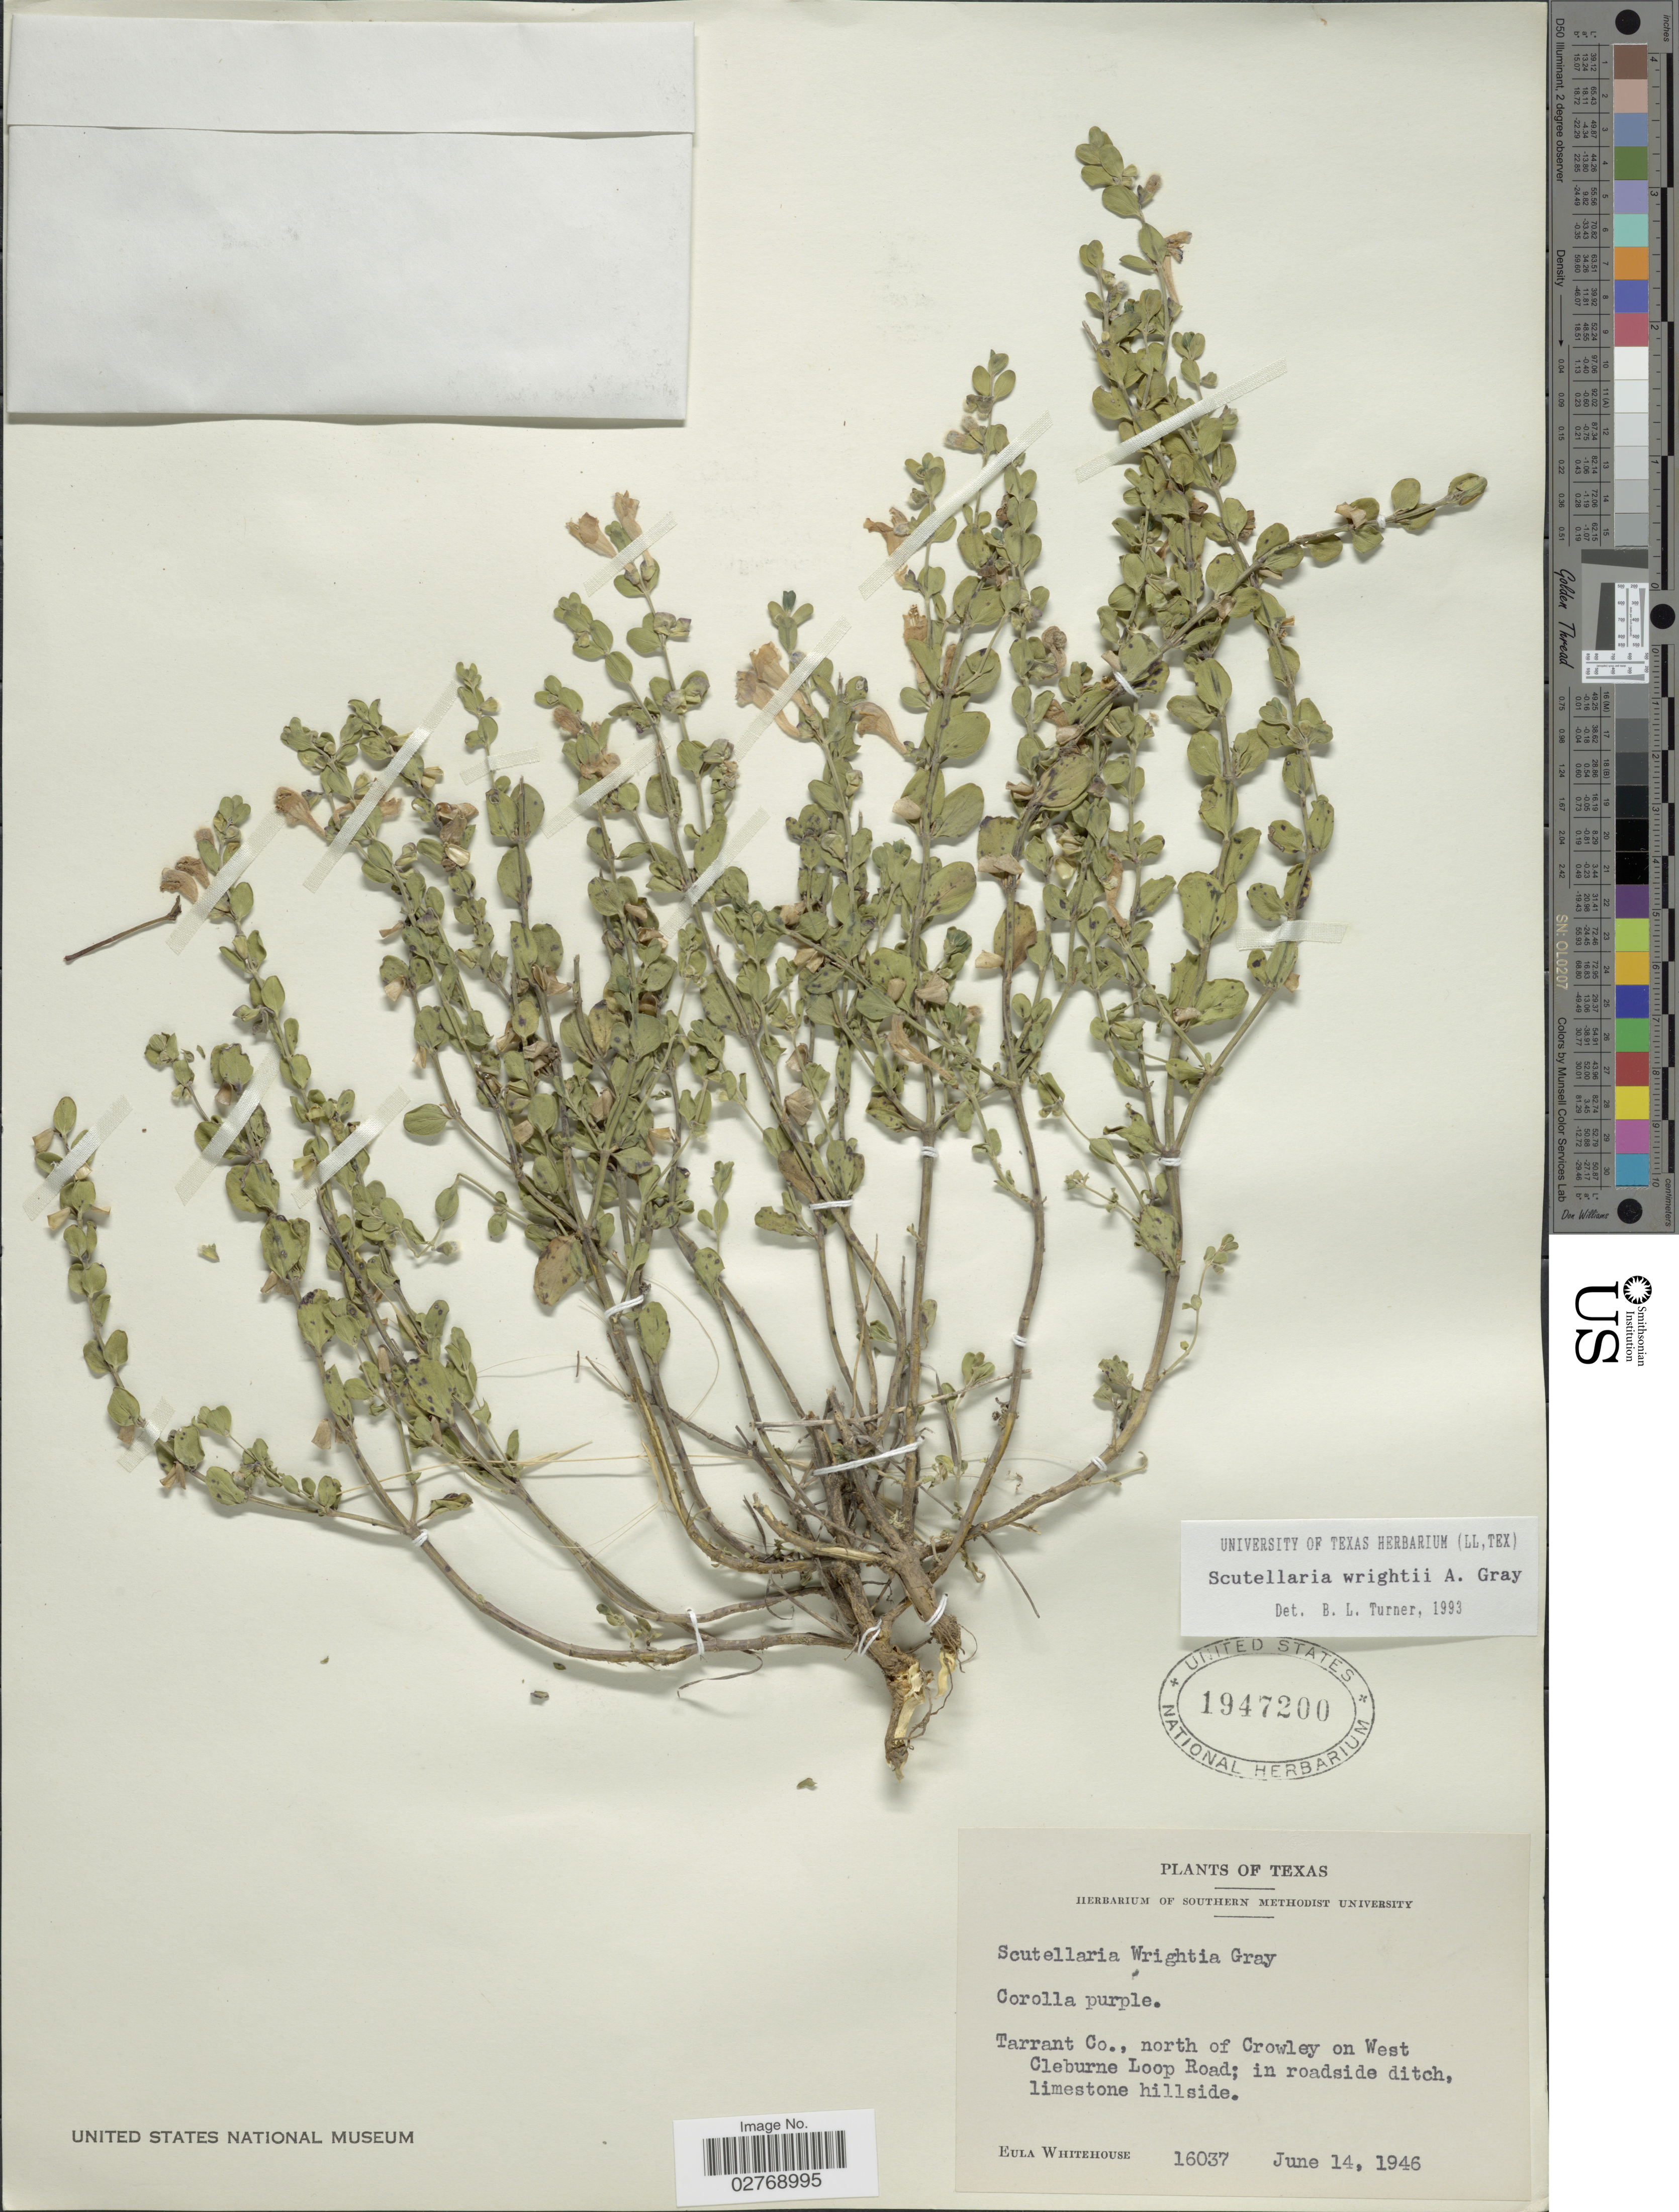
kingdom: Plantae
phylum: Tracheophyta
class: Magnoliopsida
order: Lamiales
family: Lamiaceae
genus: Scutellaria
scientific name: Scutellaria wrightii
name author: A. Gray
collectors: E. Whitehouse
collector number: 16037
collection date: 1946-06-14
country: United States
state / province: Texas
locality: Tarrant Co., North of Crowley on West Cleburne Loop Road.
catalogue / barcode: US 1947200